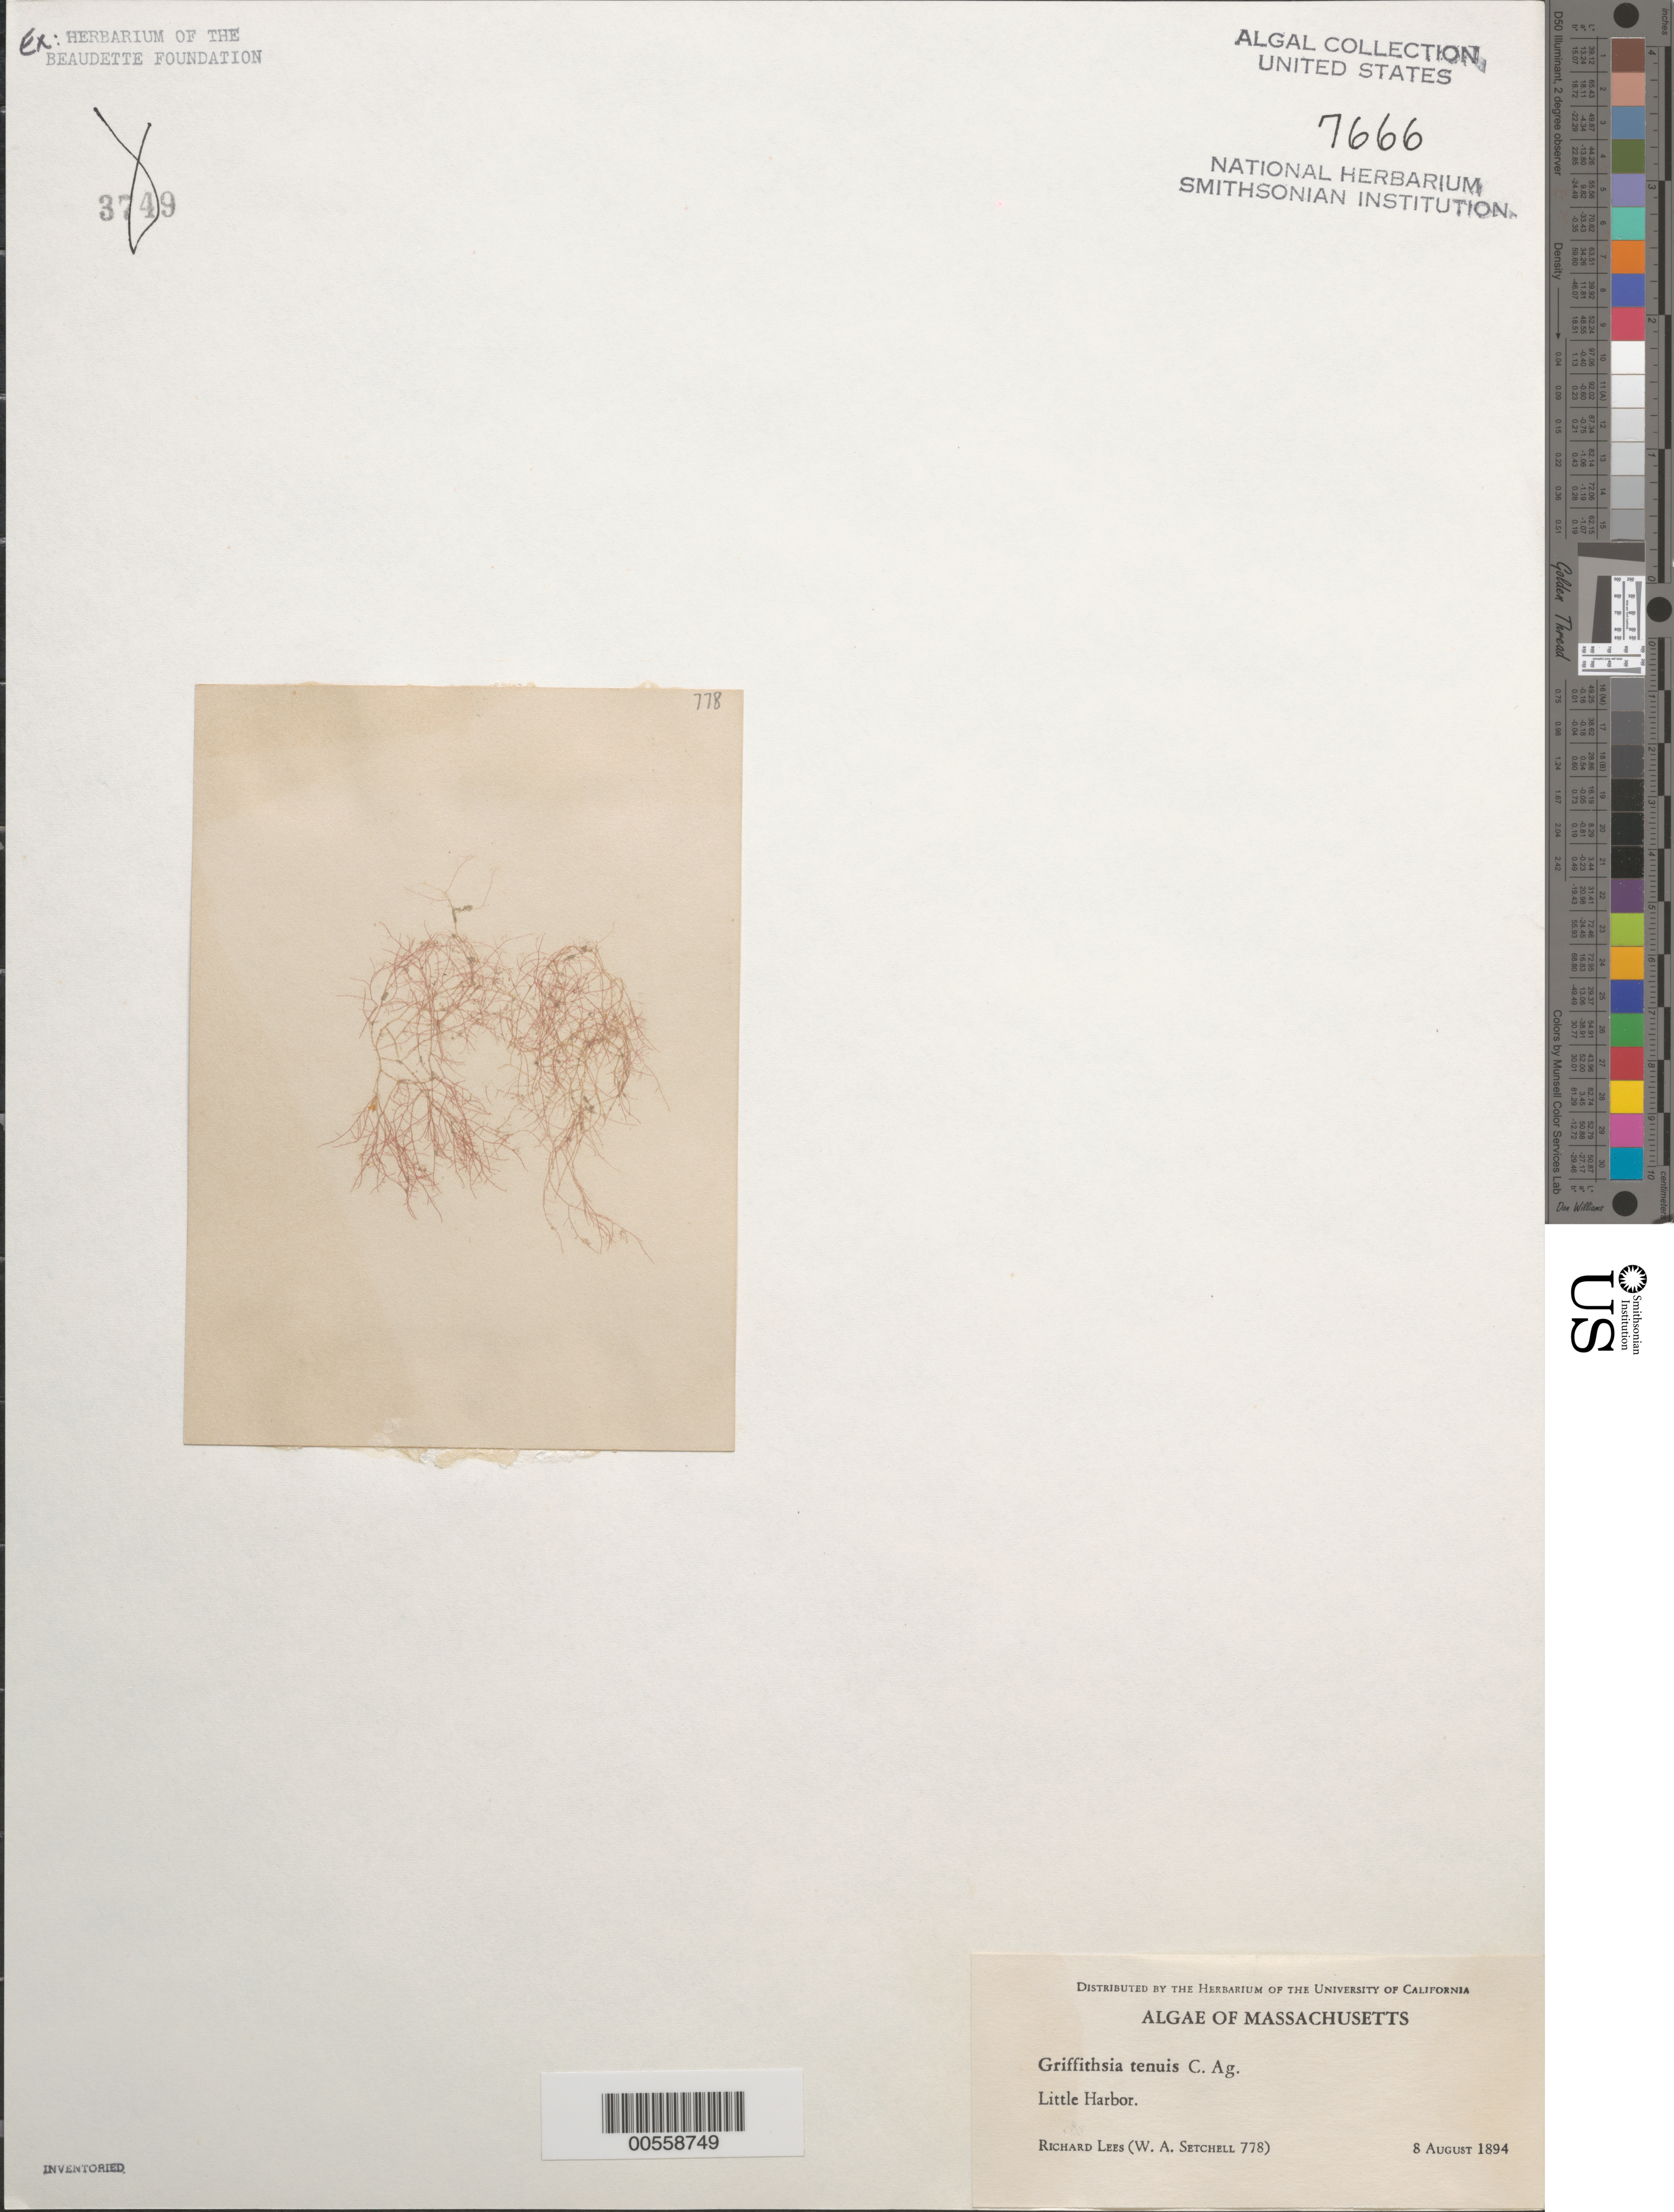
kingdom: Plantae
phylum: Rhodophyta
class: Florideophyceae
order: Ceramiales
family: Wrangeliaceae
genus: Anotrichium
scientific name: Anotrichium tenue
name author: (C. Agardh) Nägeli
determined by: Algae name updating Project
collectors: R. Lees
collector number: Setchell 778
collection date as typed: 08 Aug 1894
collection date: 1894-08-08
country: United States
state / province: Massachusetts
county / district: Barnstable County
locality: Woods Hole, Little Harbor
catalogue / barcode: US 7666